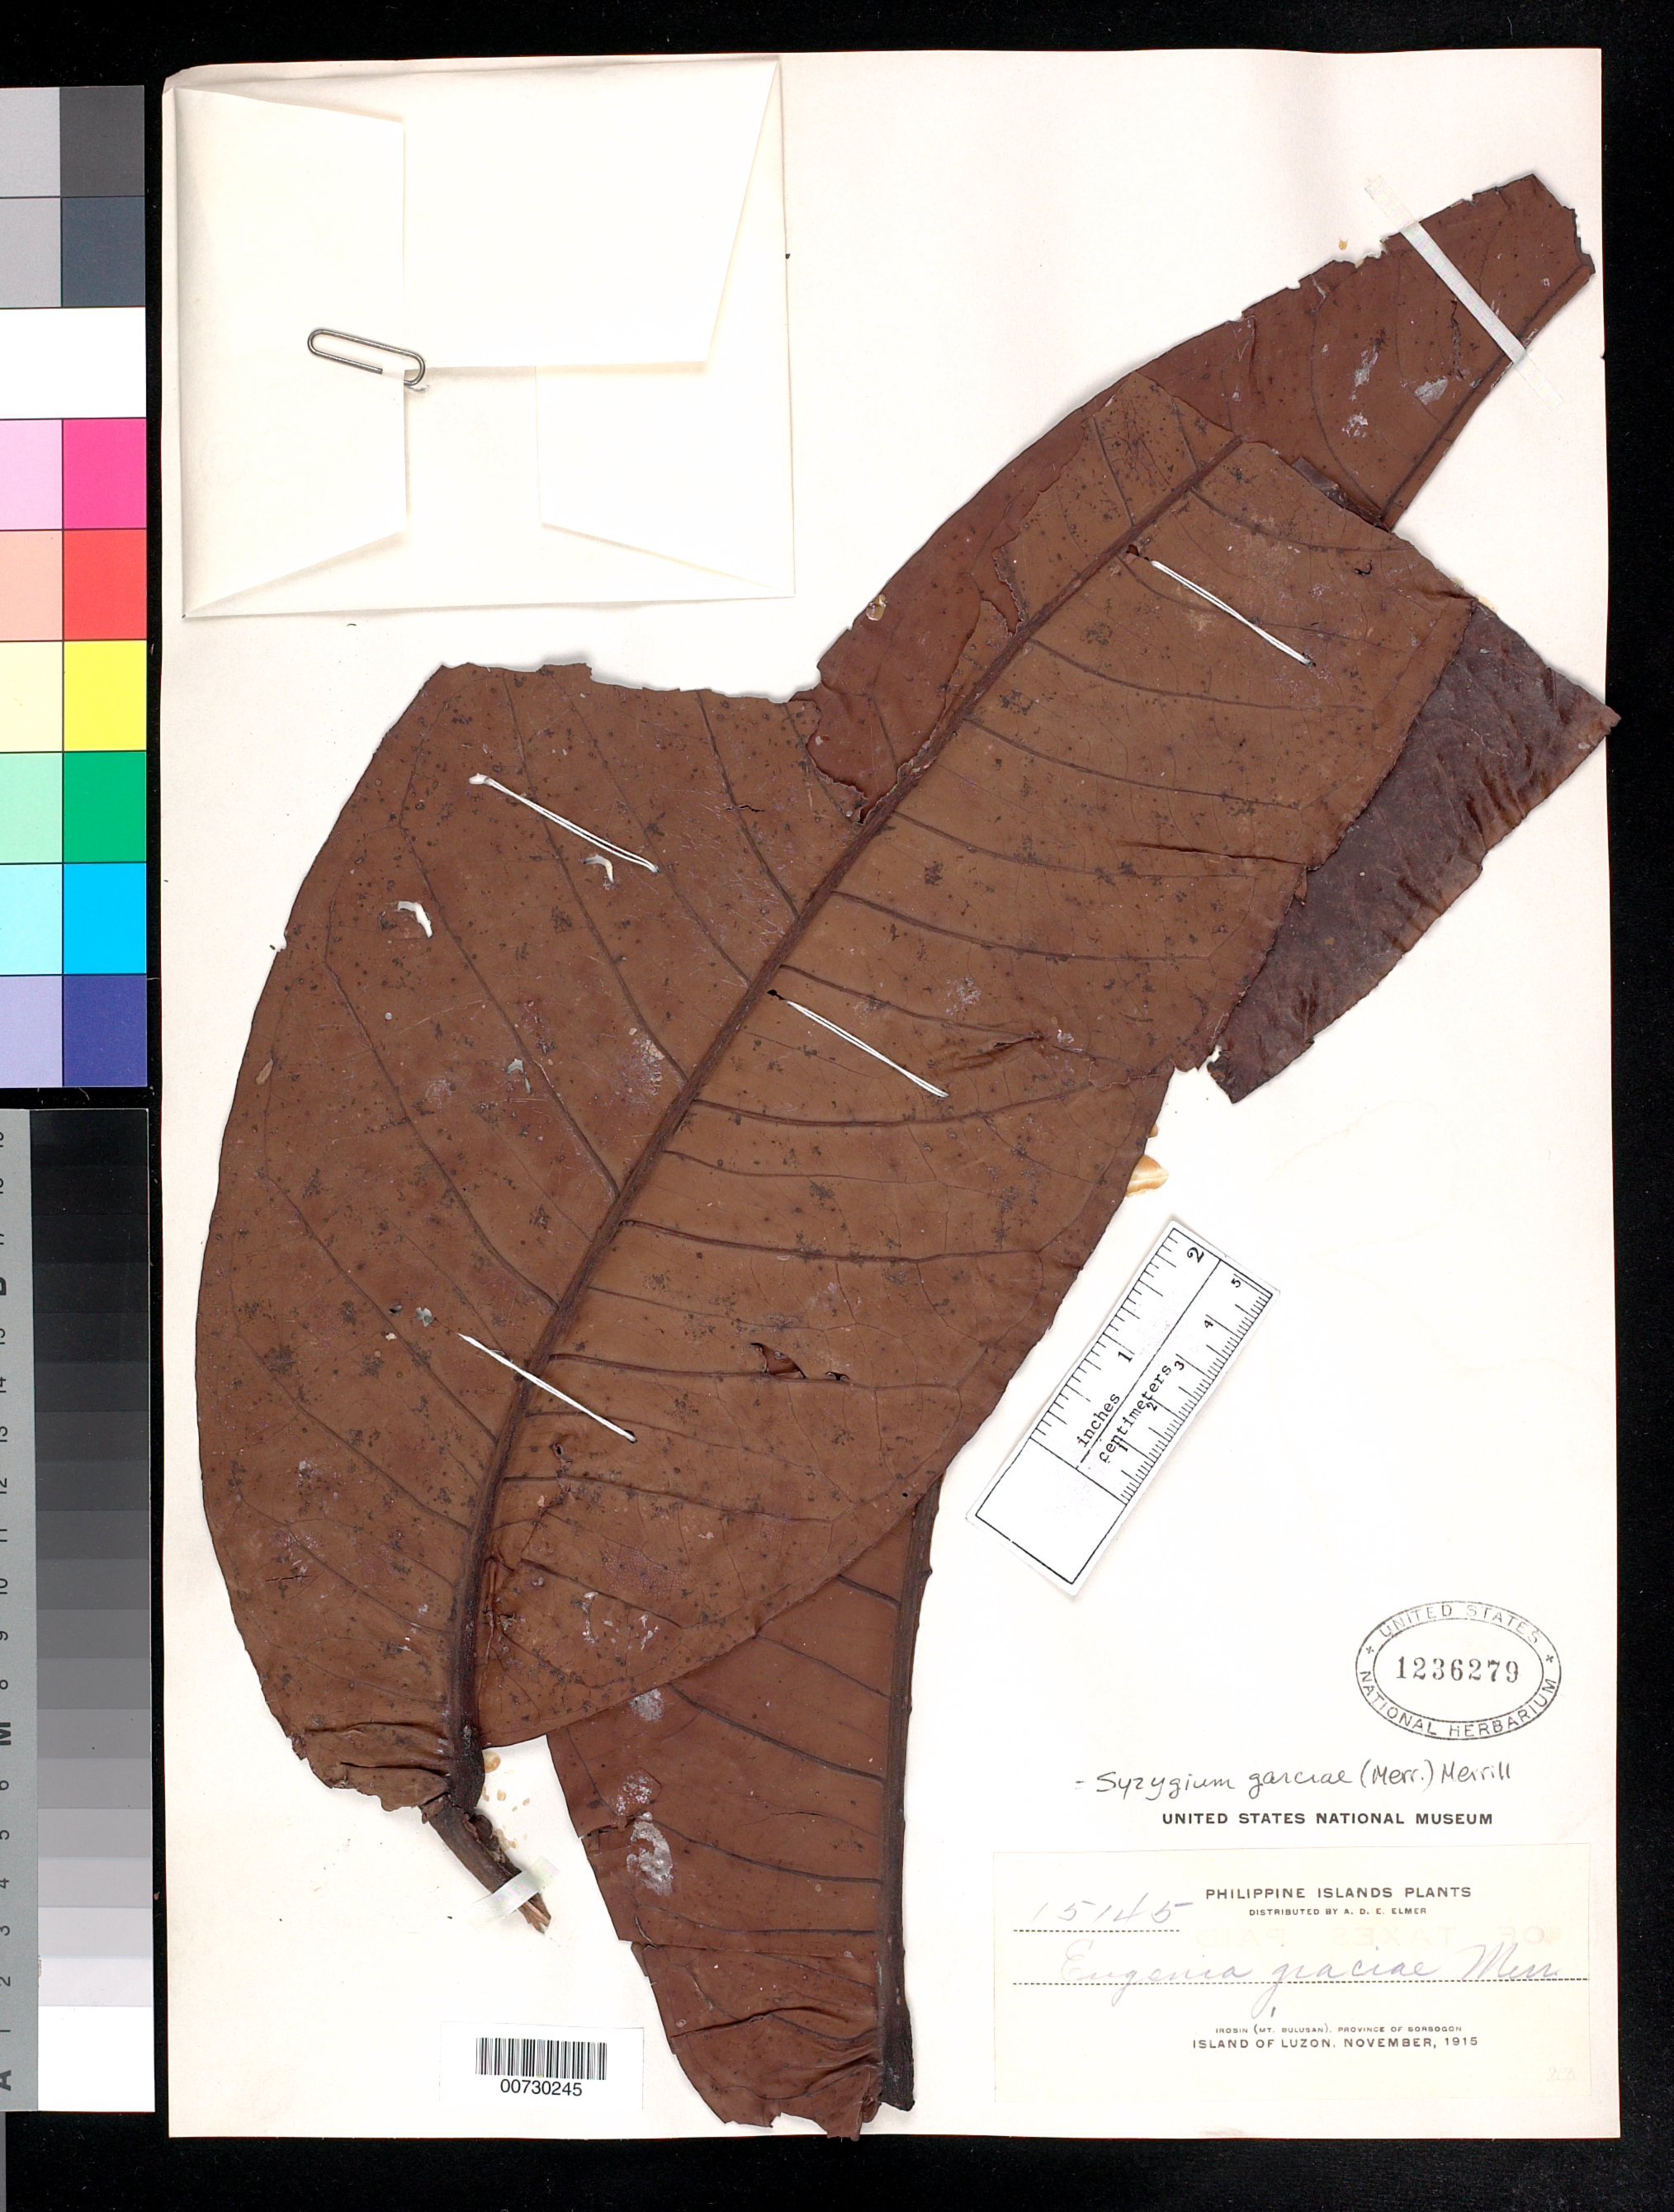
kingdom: Plantae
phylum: Tracheophyta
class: Magnoliopsida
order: Myrtales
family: Myrtaceae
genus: Syzygium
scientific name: Syzygium garciae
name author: (Merr.) Merr.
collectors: A. D. E. Elmer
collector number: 15145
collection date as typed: Nov 1915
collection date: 1915-11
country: Philippines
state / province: Bicol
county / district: Sorsogon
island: Luzon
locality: Irosin (Mt. Bulusan), Province of Sorsogon, Island of Luzon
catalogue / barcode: US 1236279